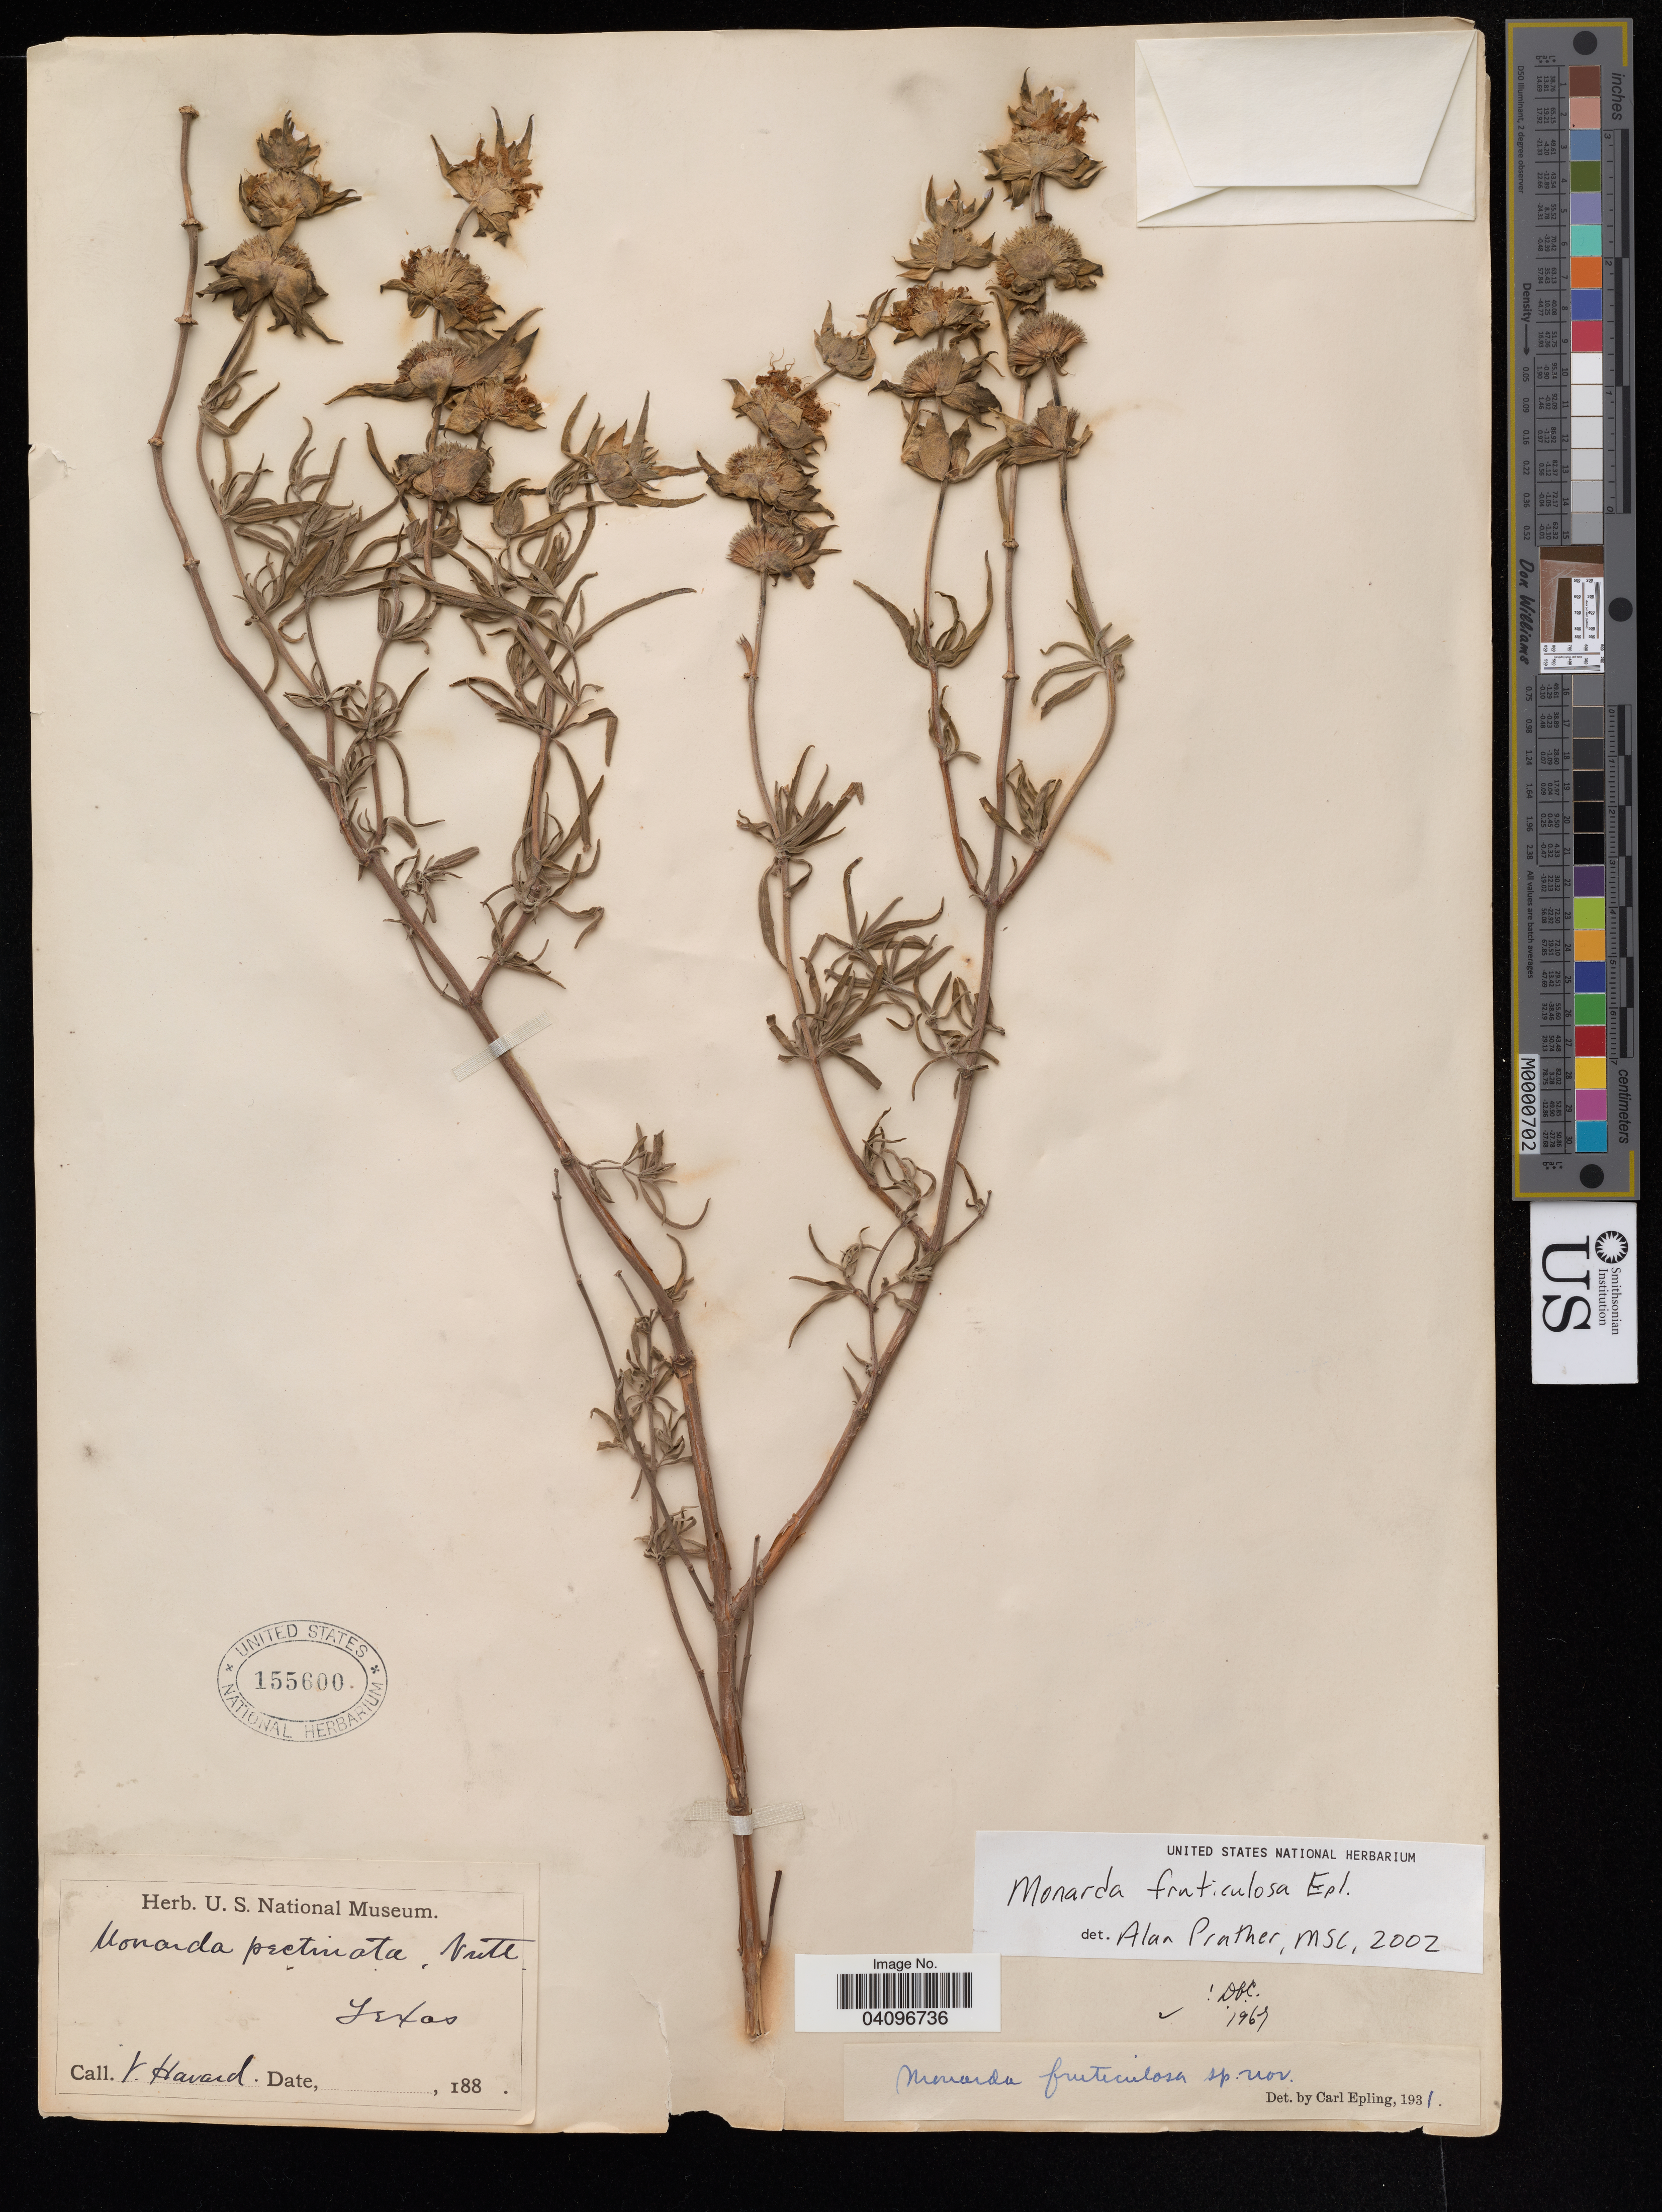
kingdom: Plantae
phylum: Tracheophyta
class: Magnoliopsida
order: Lamiales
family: Lamiaceae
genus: Monarda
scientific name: Monarda fruticulosa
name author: Epling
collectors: J. Havard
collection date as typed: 188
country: United States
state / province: Texas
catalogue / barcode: US 155600